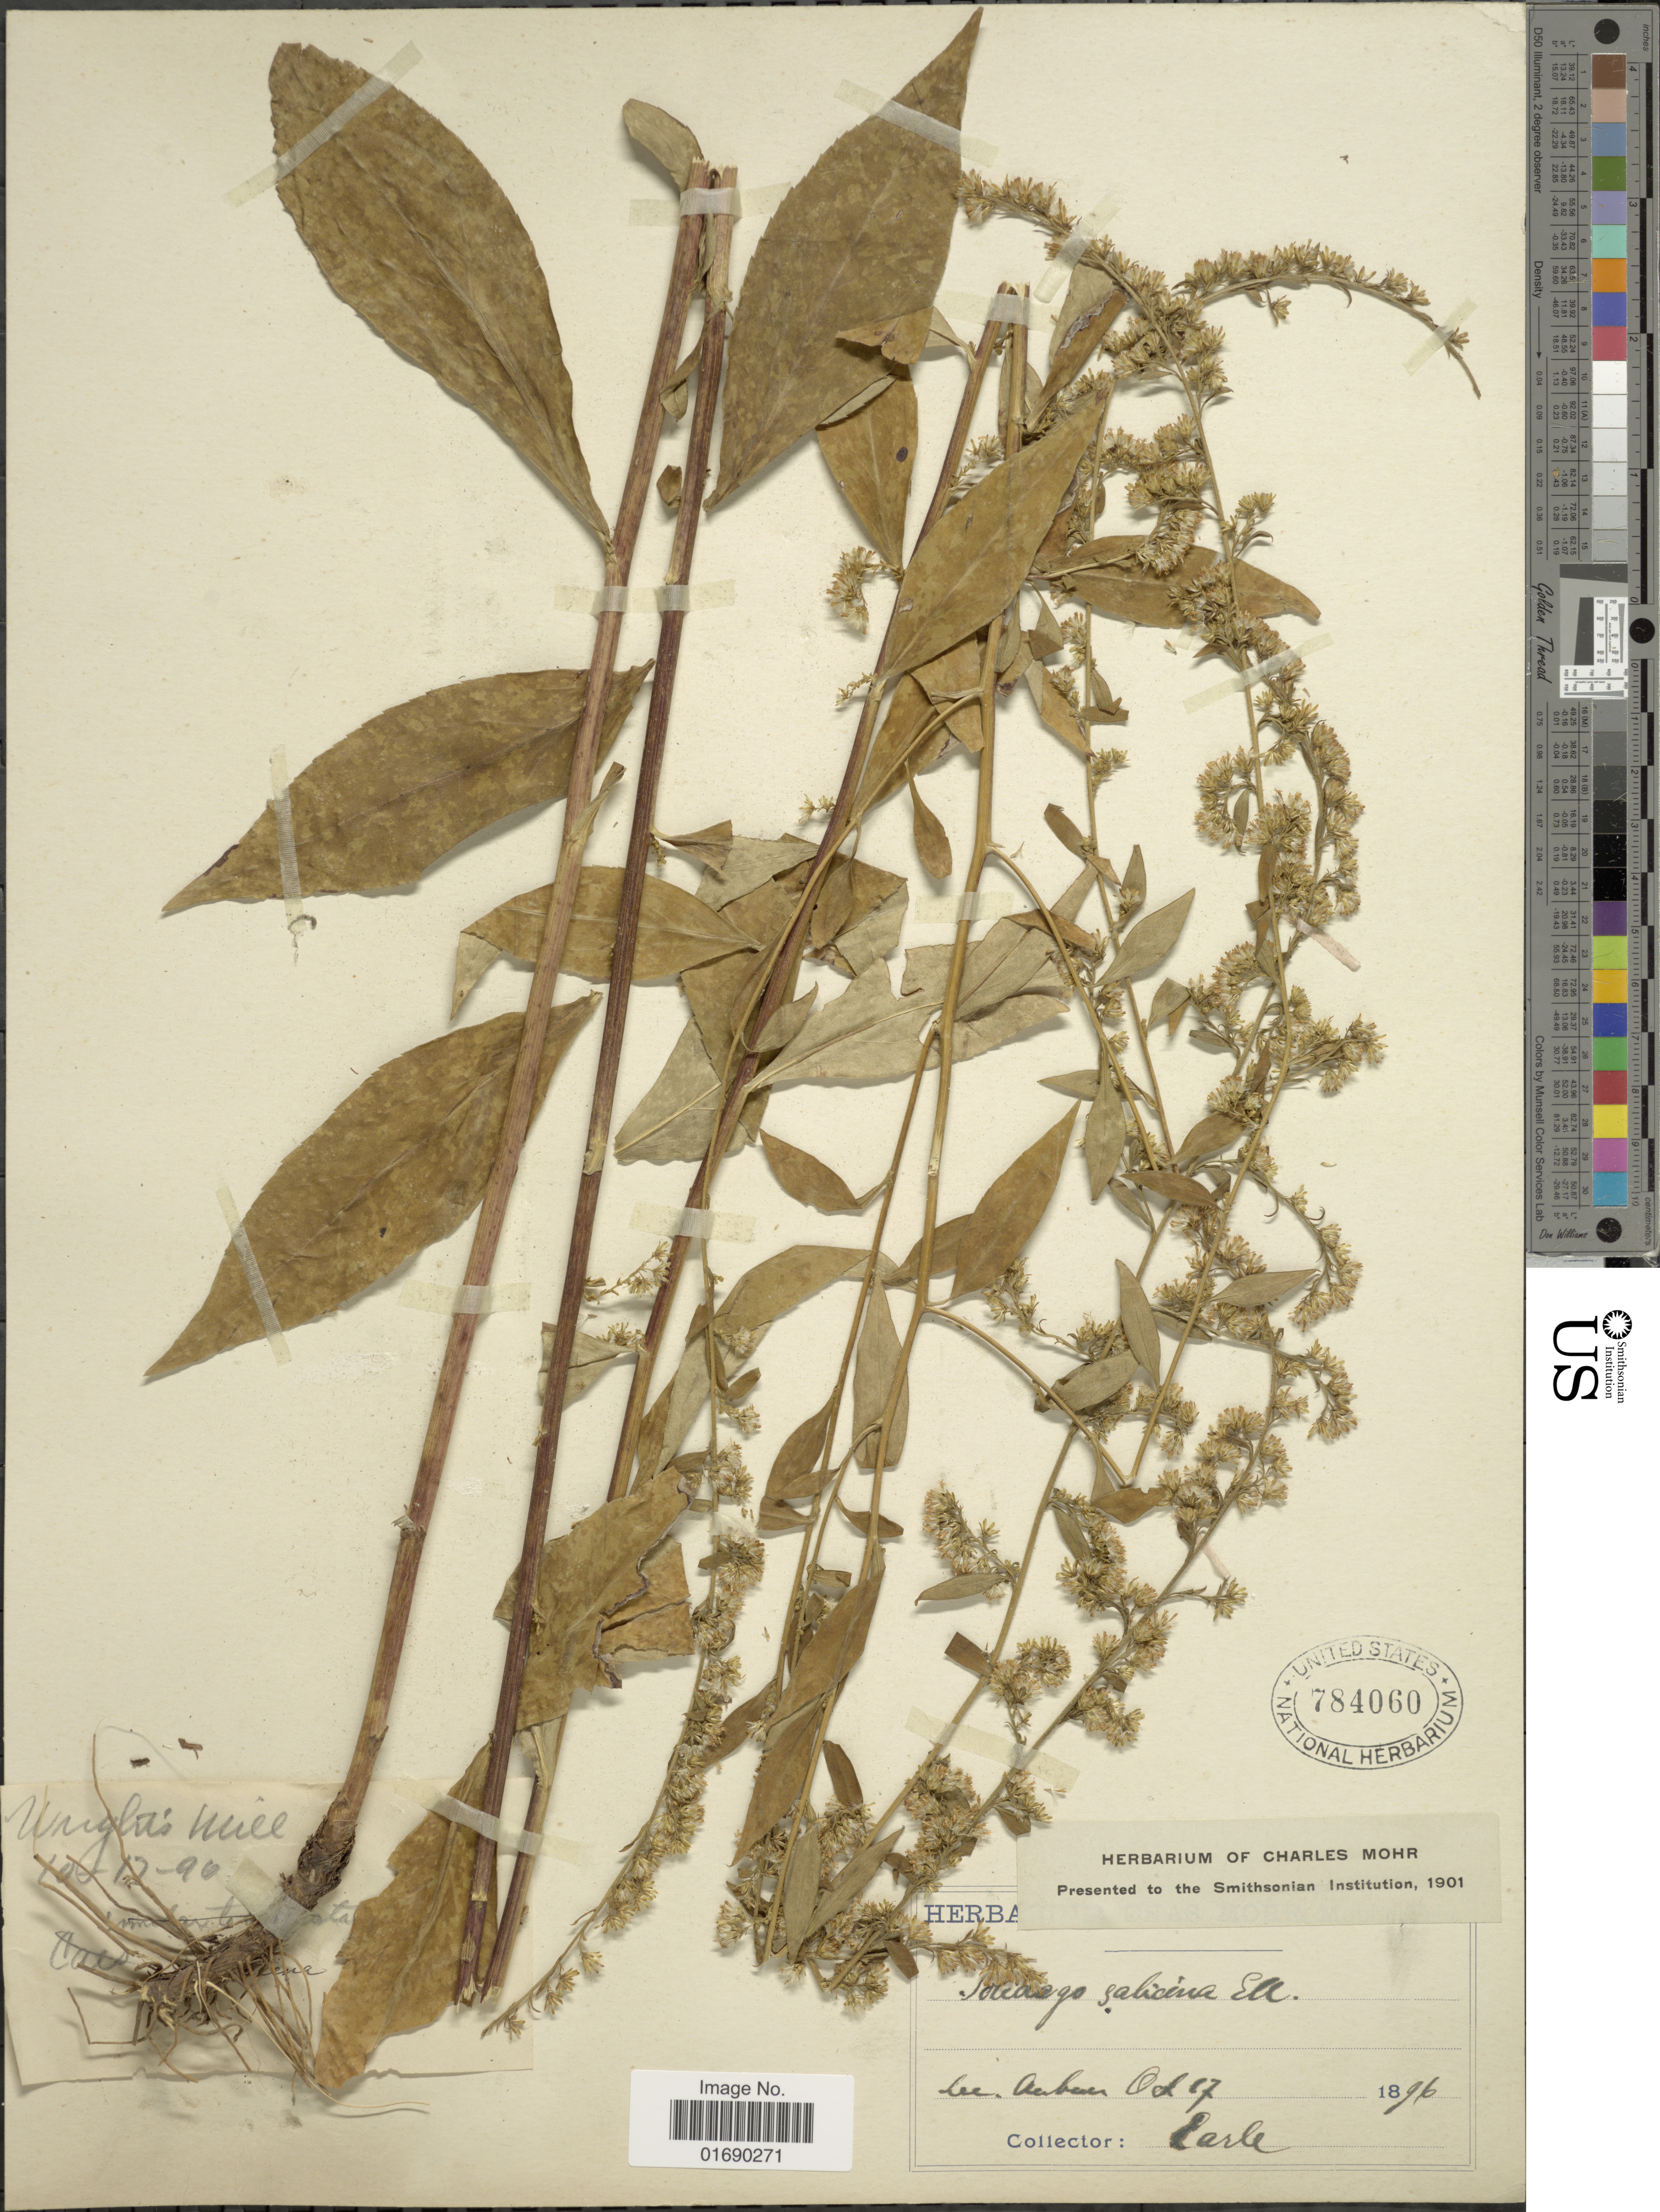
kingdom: Plantae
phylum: Tracheophyta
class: Magnoliopsida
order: Asterales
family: Asteraceae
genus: Solidago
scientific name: Solidago salicina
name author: Elliot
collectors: -. Earle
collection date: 1896-10-17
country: United States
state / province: Alabama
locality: Lee, Auburn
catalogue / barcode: US 784060